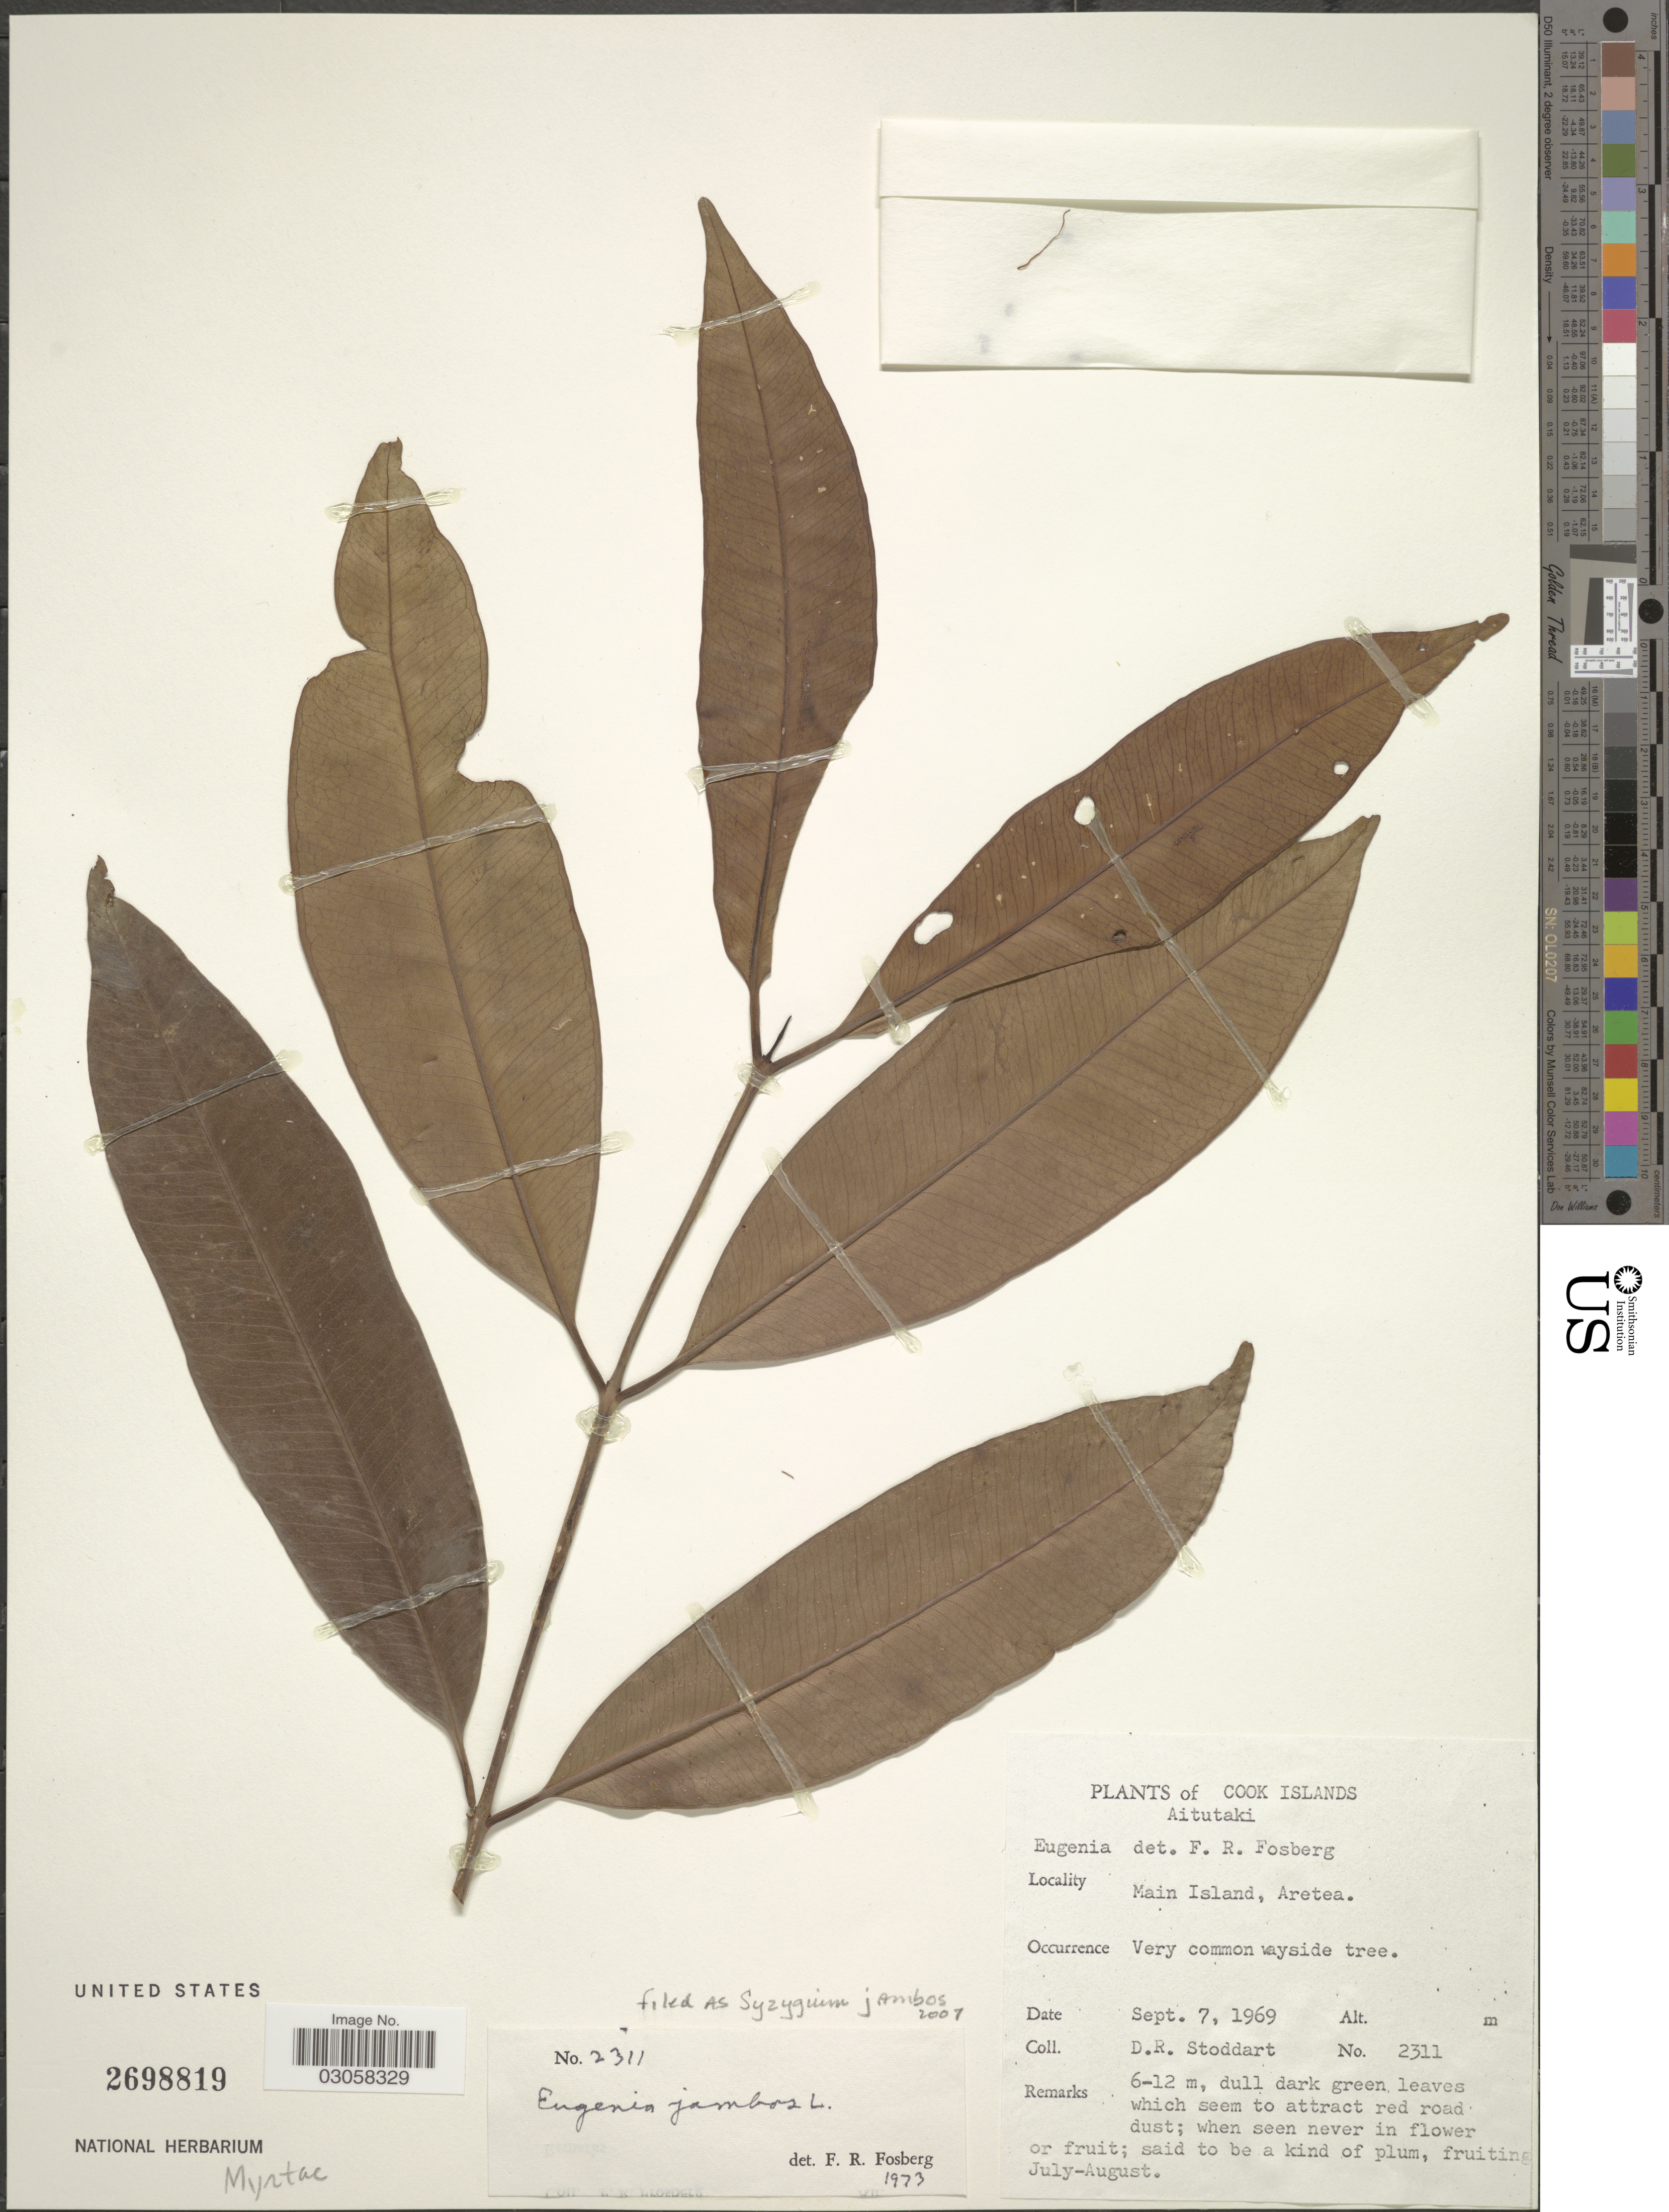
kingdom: Plantae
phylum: Tracheophyta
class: Magnoliopsida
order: Myrtales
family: Myrtaceae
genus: Syzygium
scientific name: Syzygium jambos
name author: (L.) Alston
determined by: Strong, Mark T., (BOT), Smithsonian Institution - National Museum of Natural History (UNITED STATES)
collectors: D. R. Stoddart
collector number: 2311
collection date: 1969-09-07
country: Cook Islands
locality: Aitutaki. Main Island, Aretea.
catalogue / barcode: US 2698819